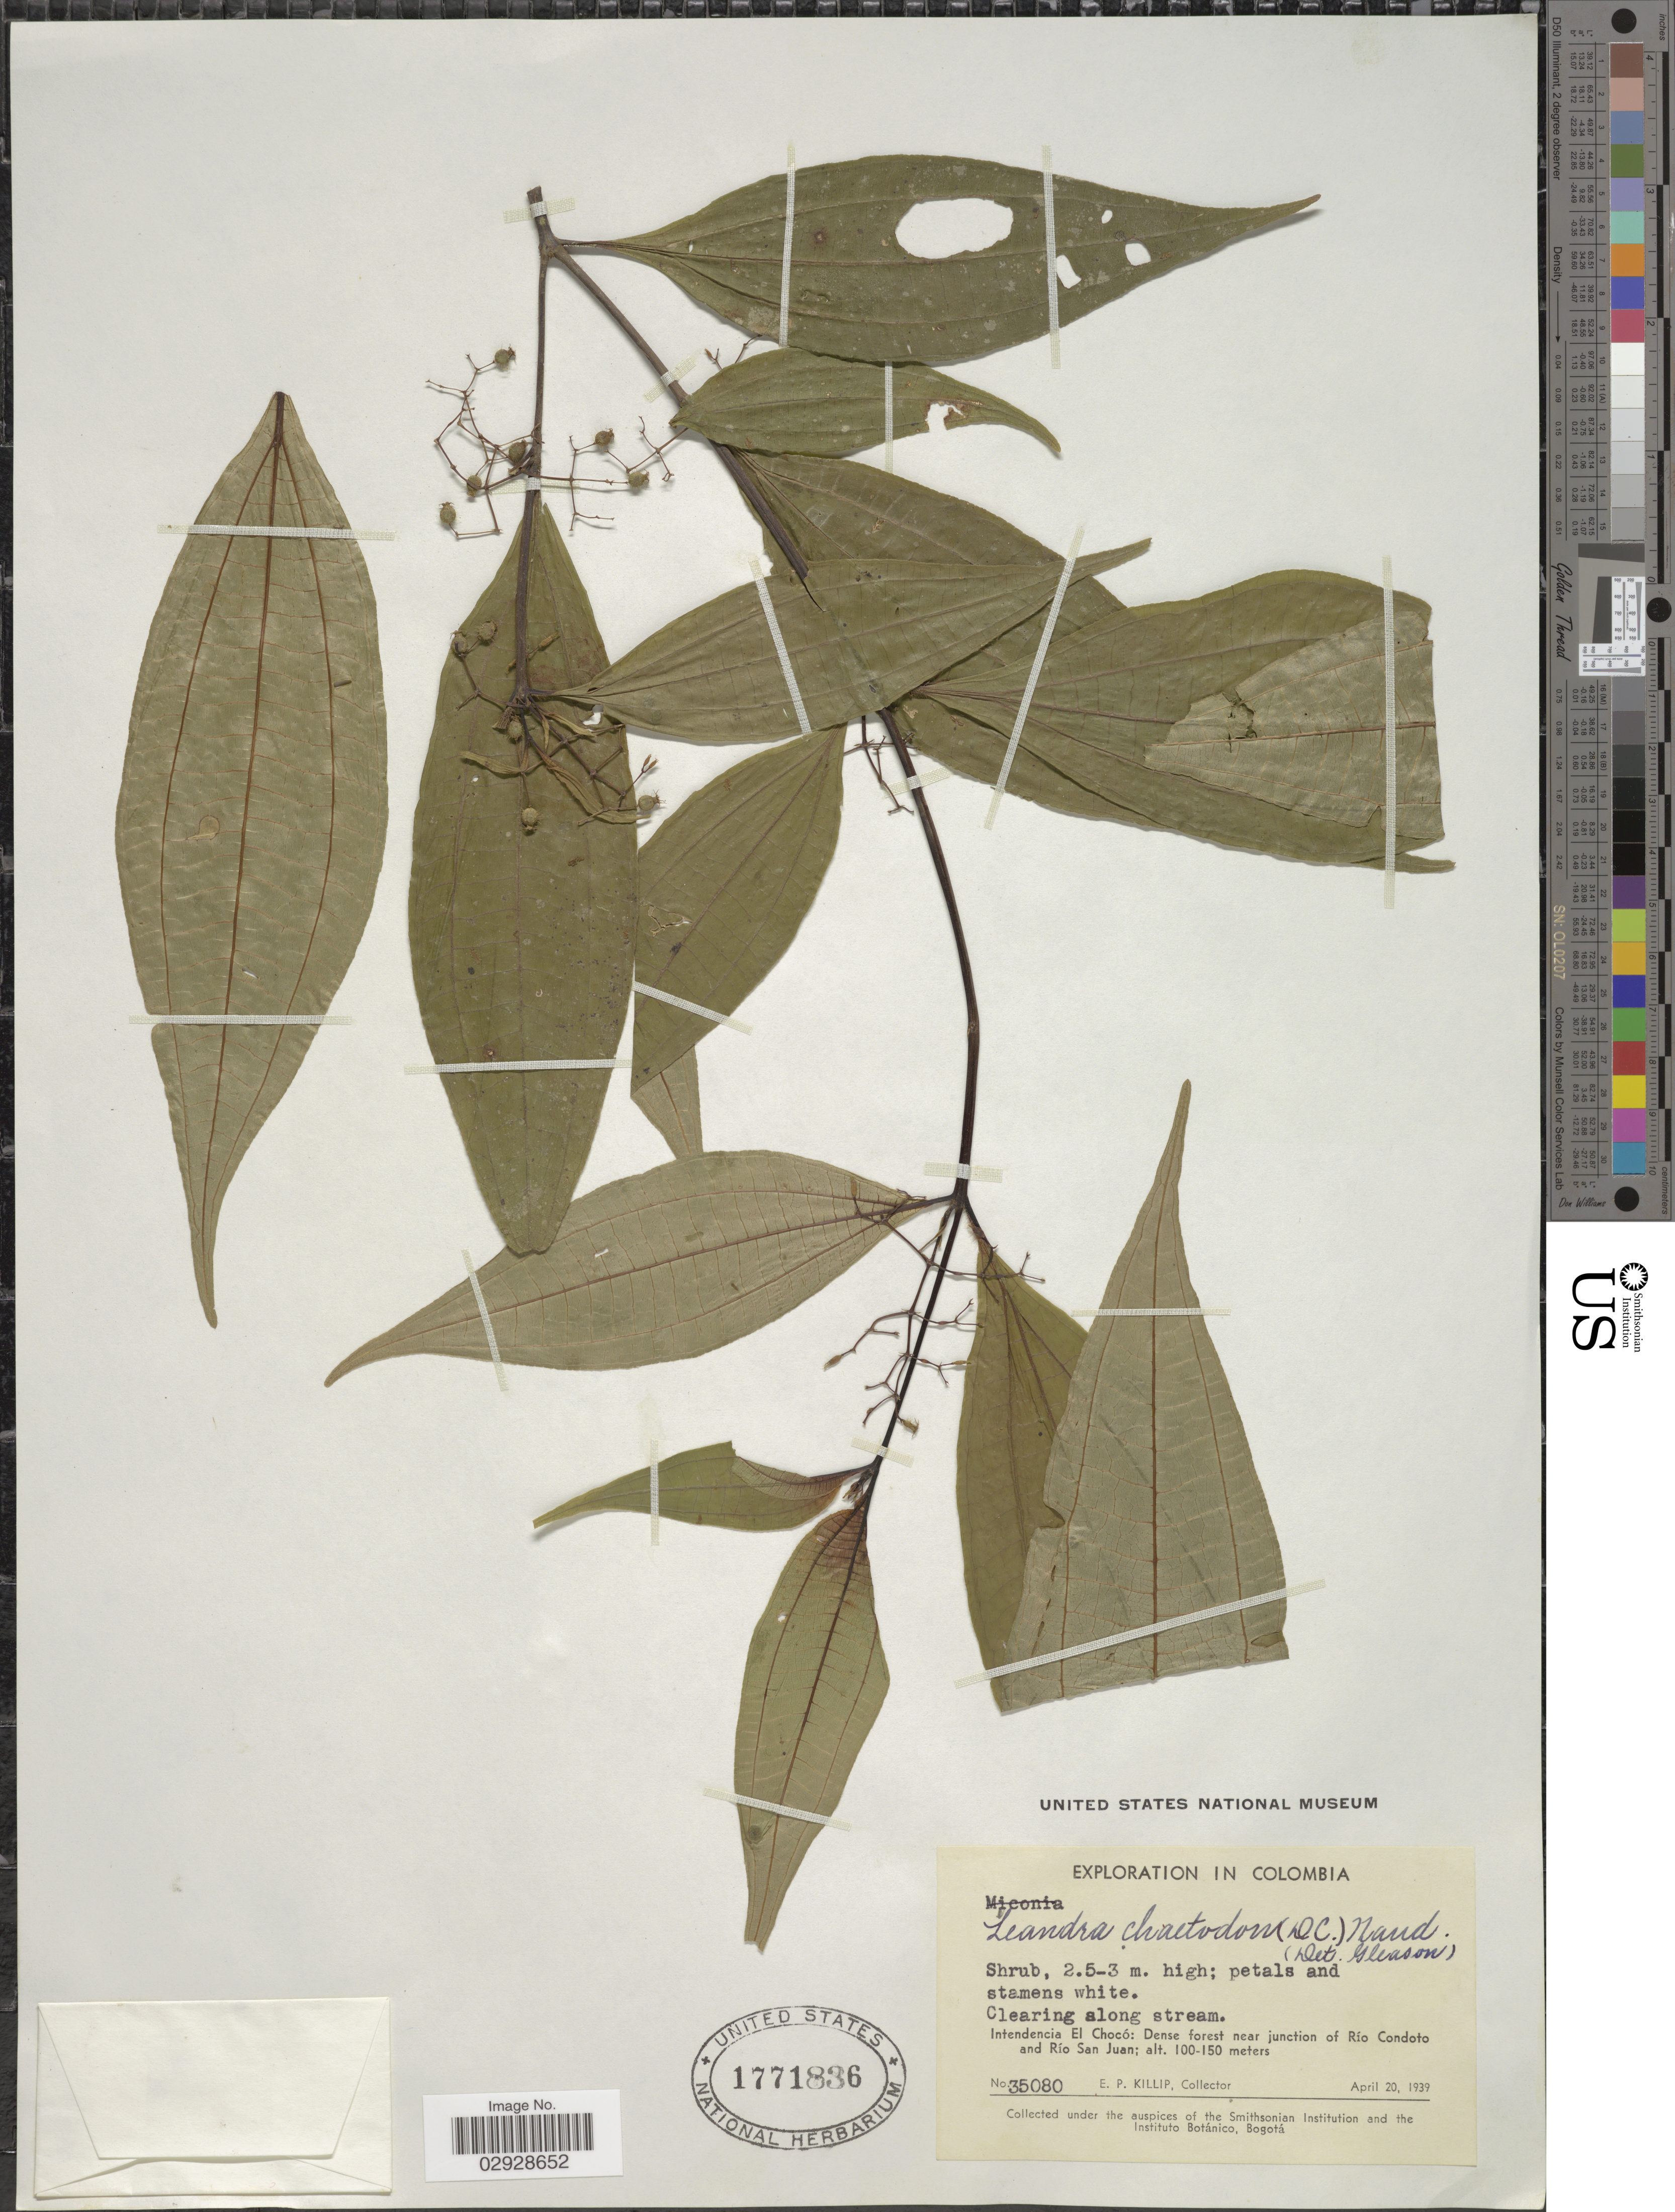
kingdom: Plantae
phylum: Tracheophyta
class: Magnoliopsida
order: Myrtales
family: Melastomataceae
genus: Leandra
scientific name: Leandra chaetodon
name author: (DC.) Cogn.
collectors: E. P. Killip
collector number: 35080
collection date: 1939-04-20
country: Colombia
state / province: Chocó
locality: Clearing along stream. Intendencia El Choço: Dense forest near junction of Río Condoto and Río San Juan.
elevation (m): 100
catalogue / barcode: US 1771836